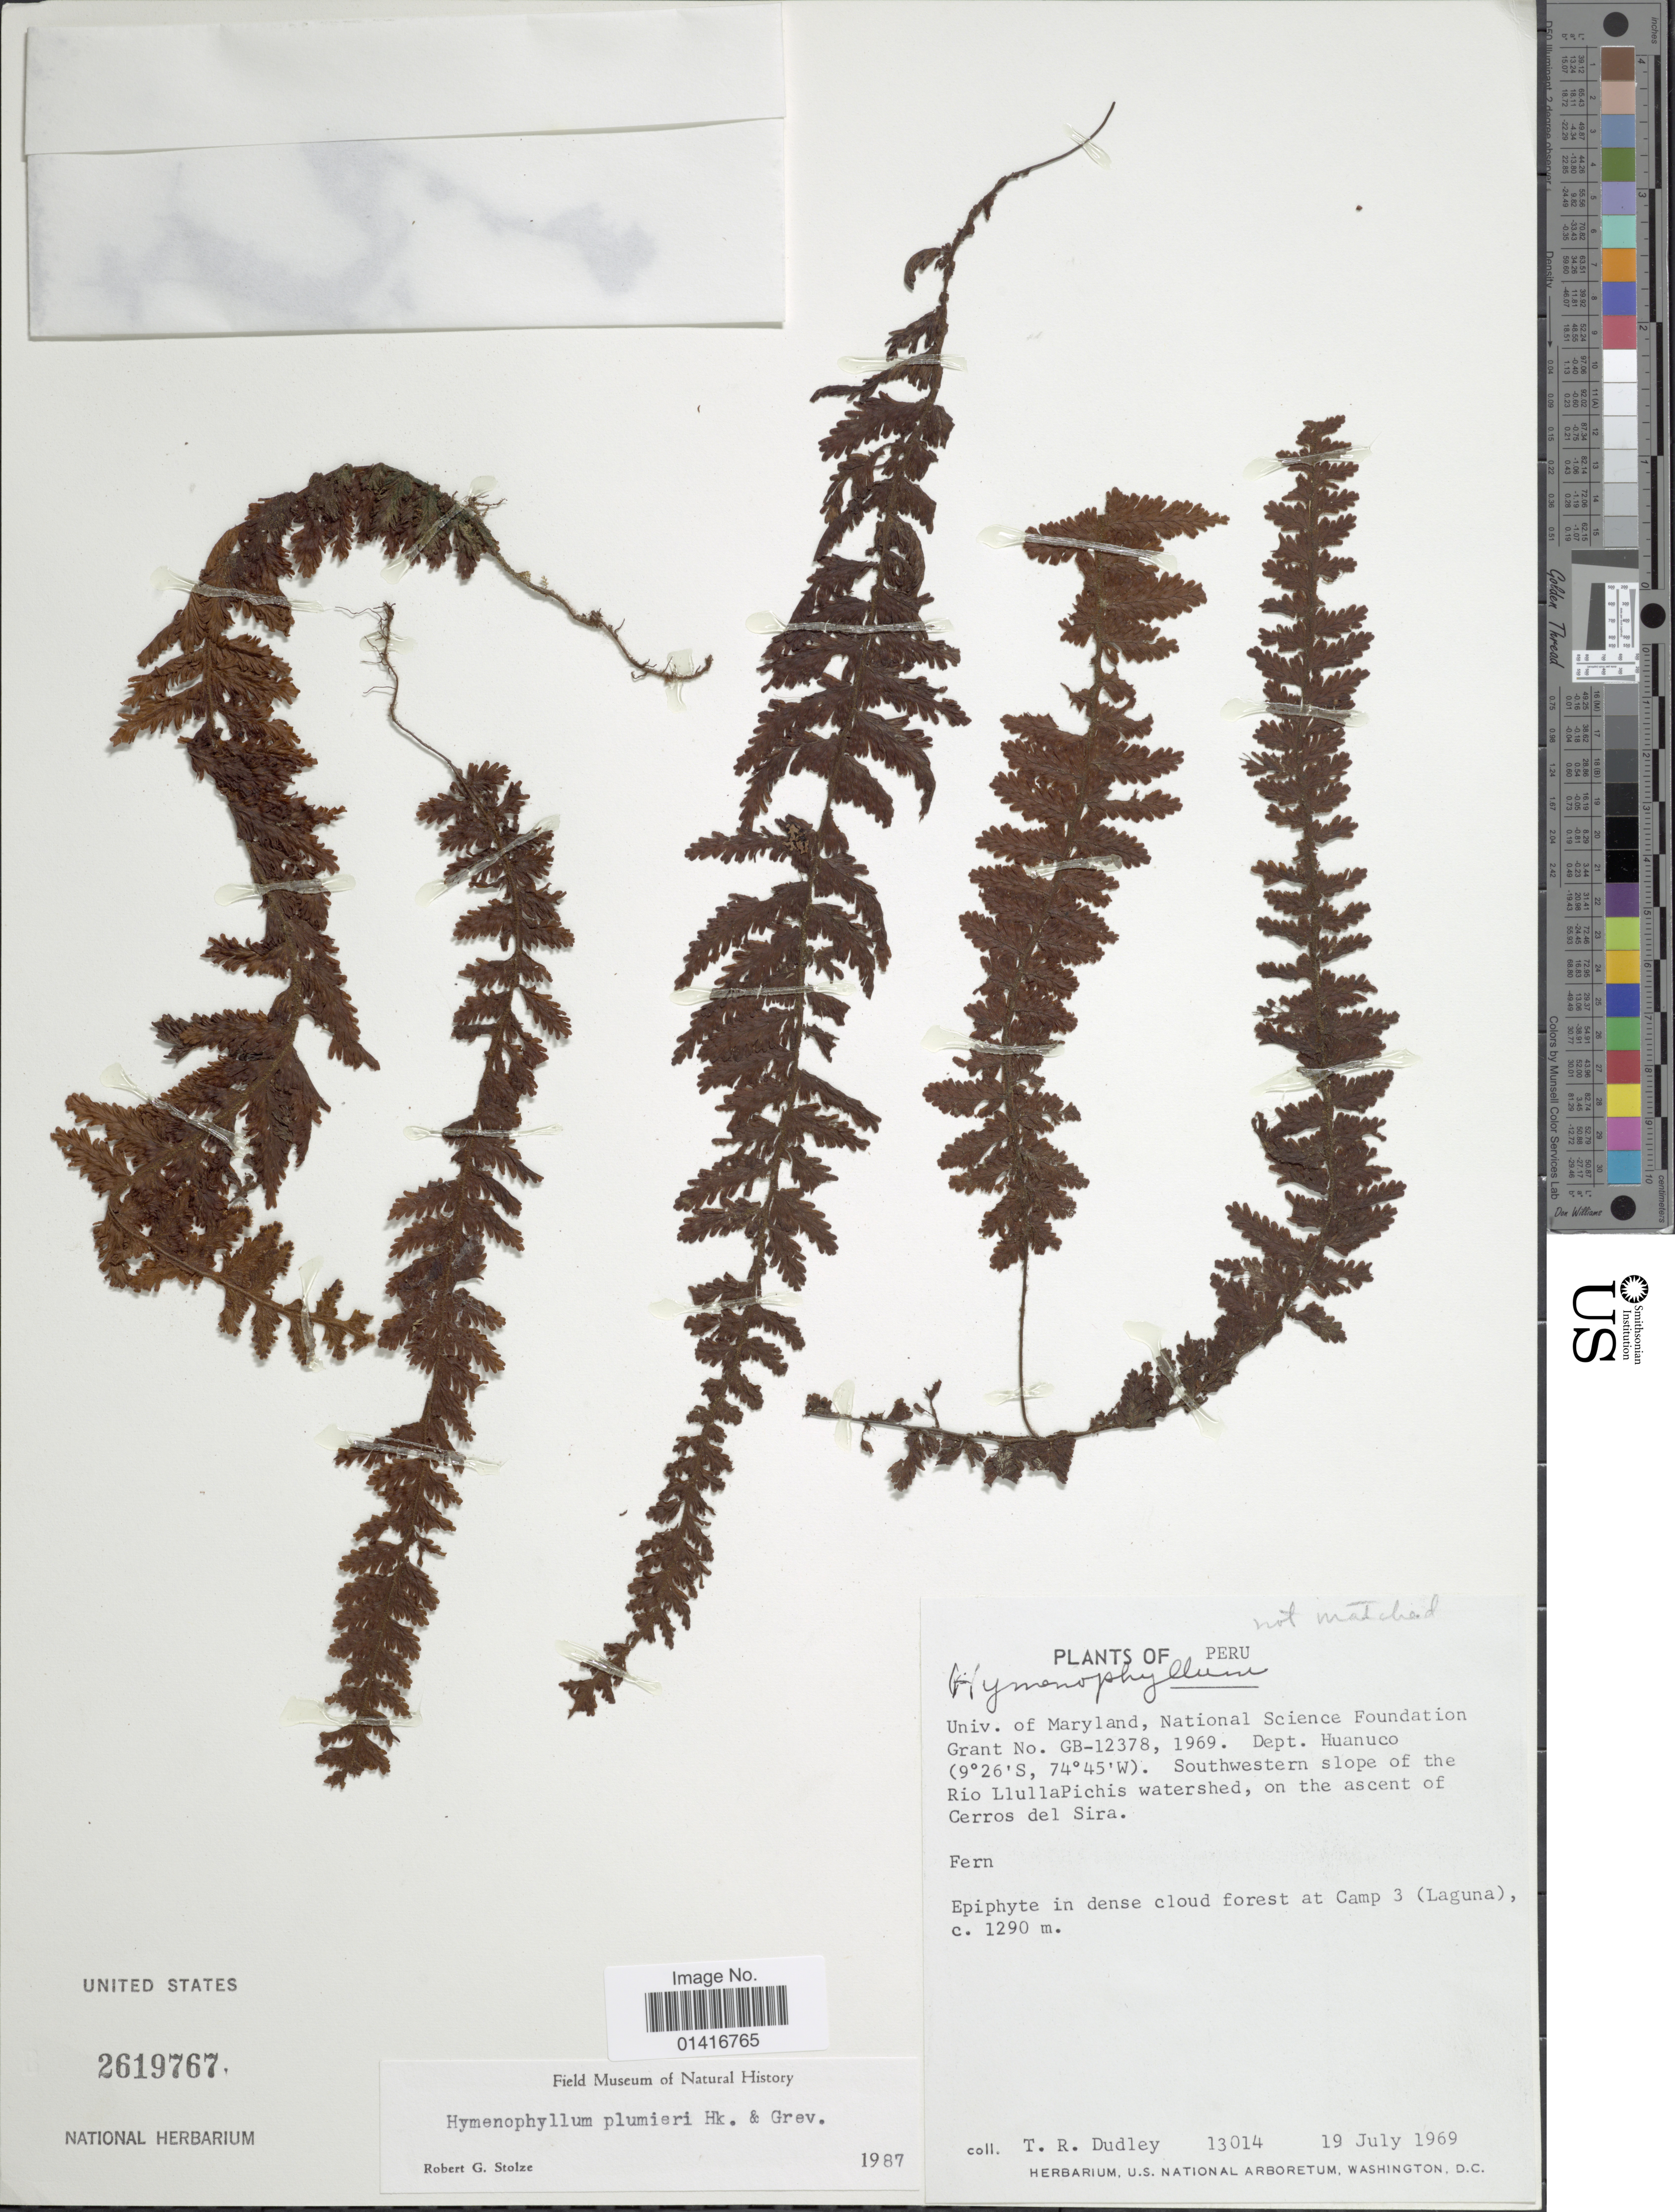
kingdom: Plantae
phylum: Tracheophyta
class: Polypodiopsida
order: Hymenophyllales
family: Hymenophyllaceae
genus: Hymenophyllum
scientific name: Hymenophyllum plumieri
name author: Hook. & Grev.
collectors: T. R. Dudley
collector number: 13014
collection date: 1969-07-19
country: Peru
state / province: Huánuco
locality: Southwestern slope of the Rio LlullaPichis watershed, on the ascent of Cerros del Sira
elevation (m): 1290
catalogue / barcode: US 2619767